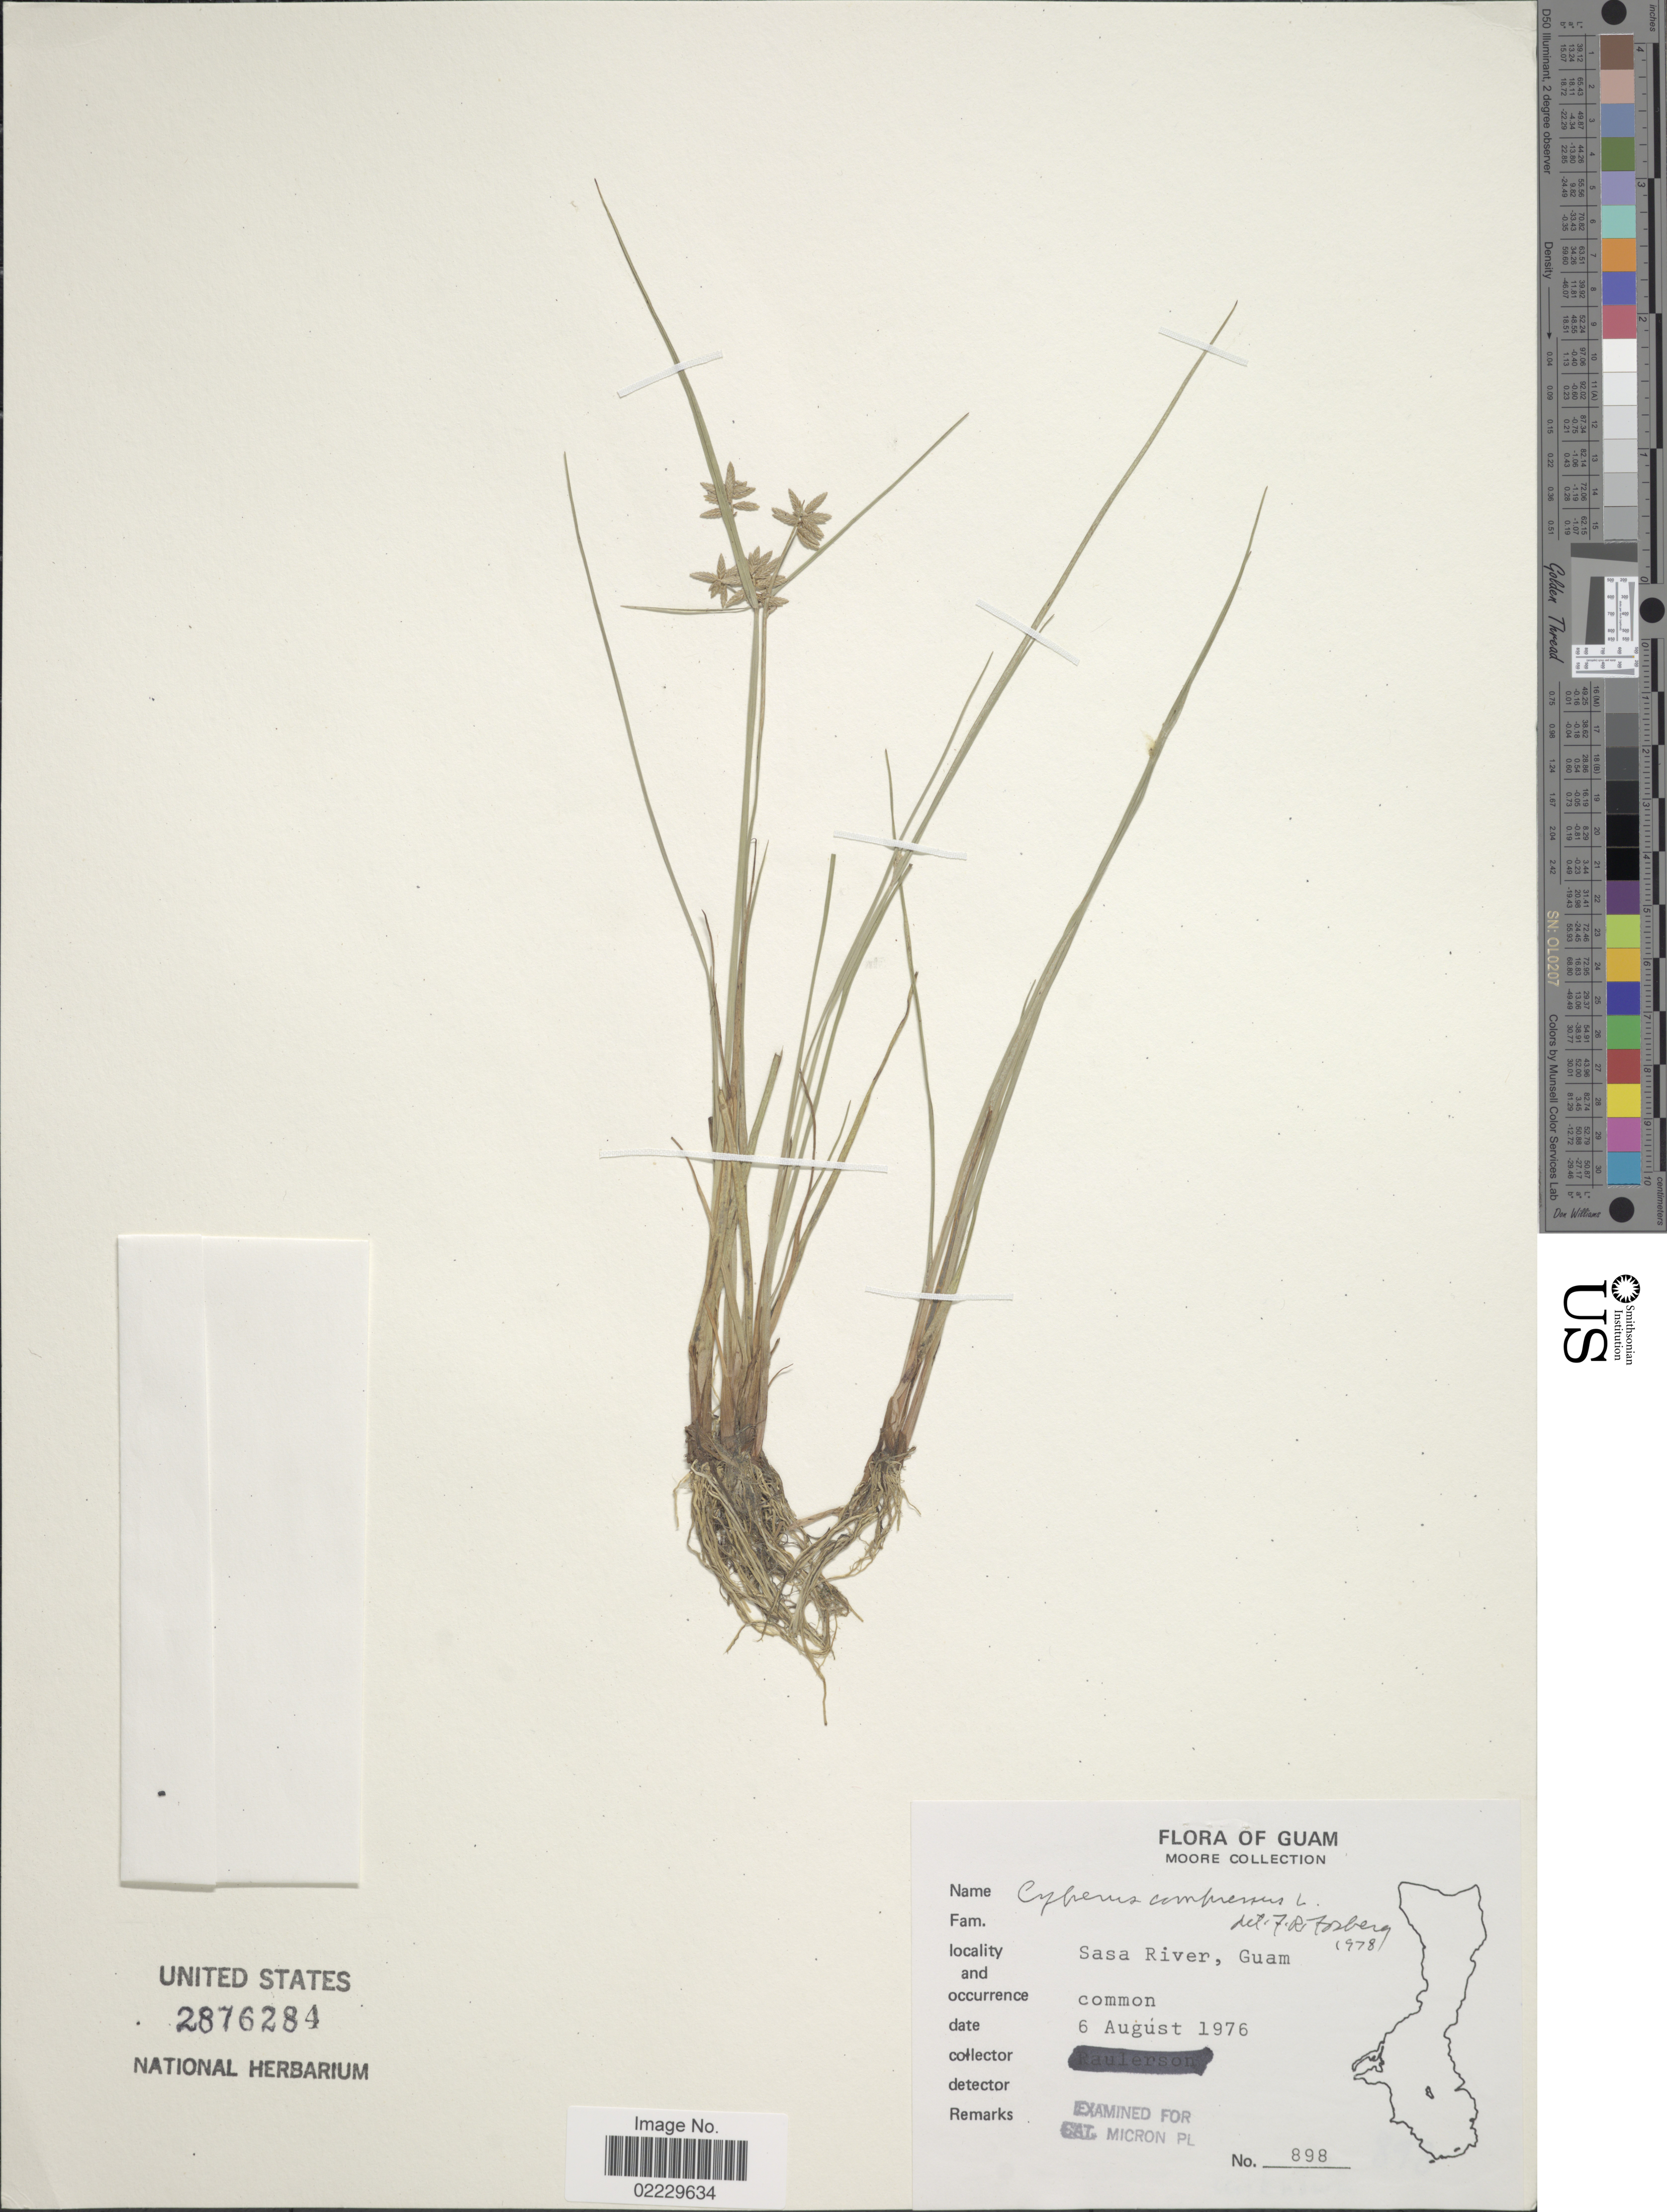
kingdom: Plantae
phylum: Tracheophyta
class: Liliopsida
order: Poales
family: Cyperaceae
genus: Cyperus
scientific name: Cyperus compressus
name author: L.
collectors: -. Moore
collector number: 898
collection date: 1976-08-06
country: Guam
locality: Sasa River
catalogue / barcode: US 2876284